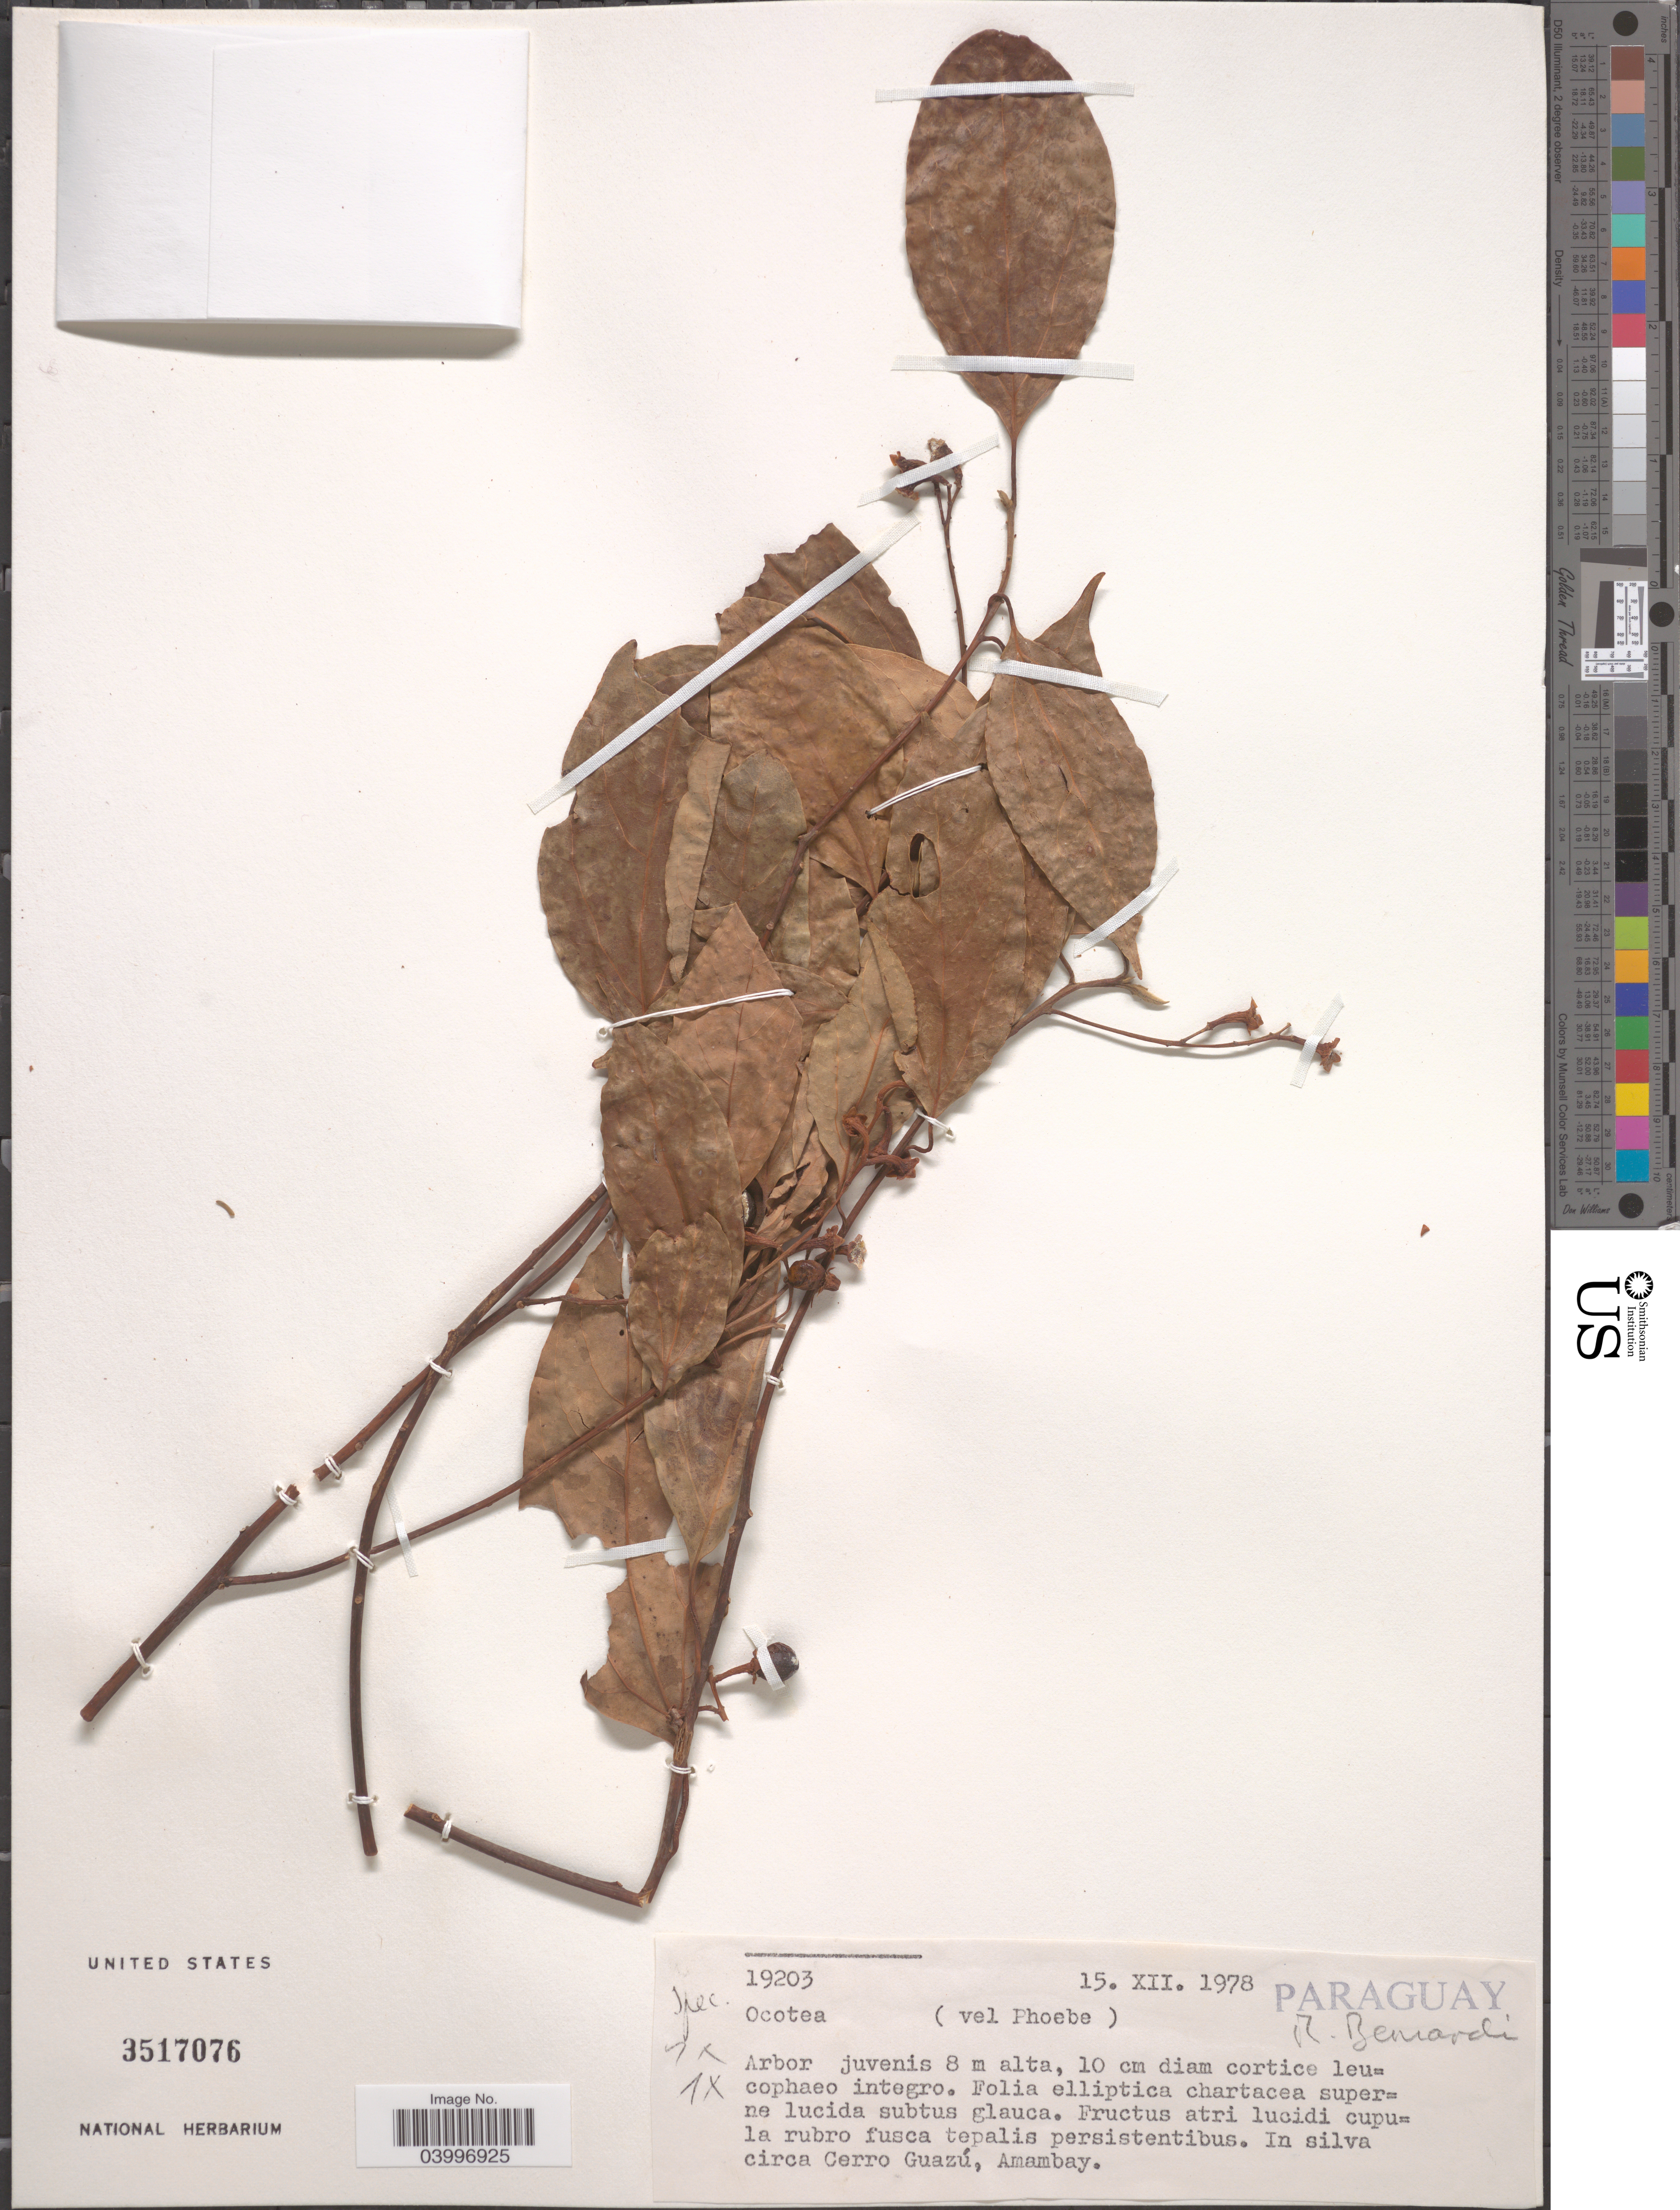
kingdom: Plantae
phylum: Tracheophyta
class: Magnoliopsida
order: Laurales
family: Lauraceae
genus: Ocotea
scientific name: Ocotea sp.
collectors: M. Bernardi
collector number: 19203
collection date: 1978-12-15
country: Paraguay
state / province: Amambay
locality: In silva circa Cerro Guazú.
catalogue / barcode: US 3517076